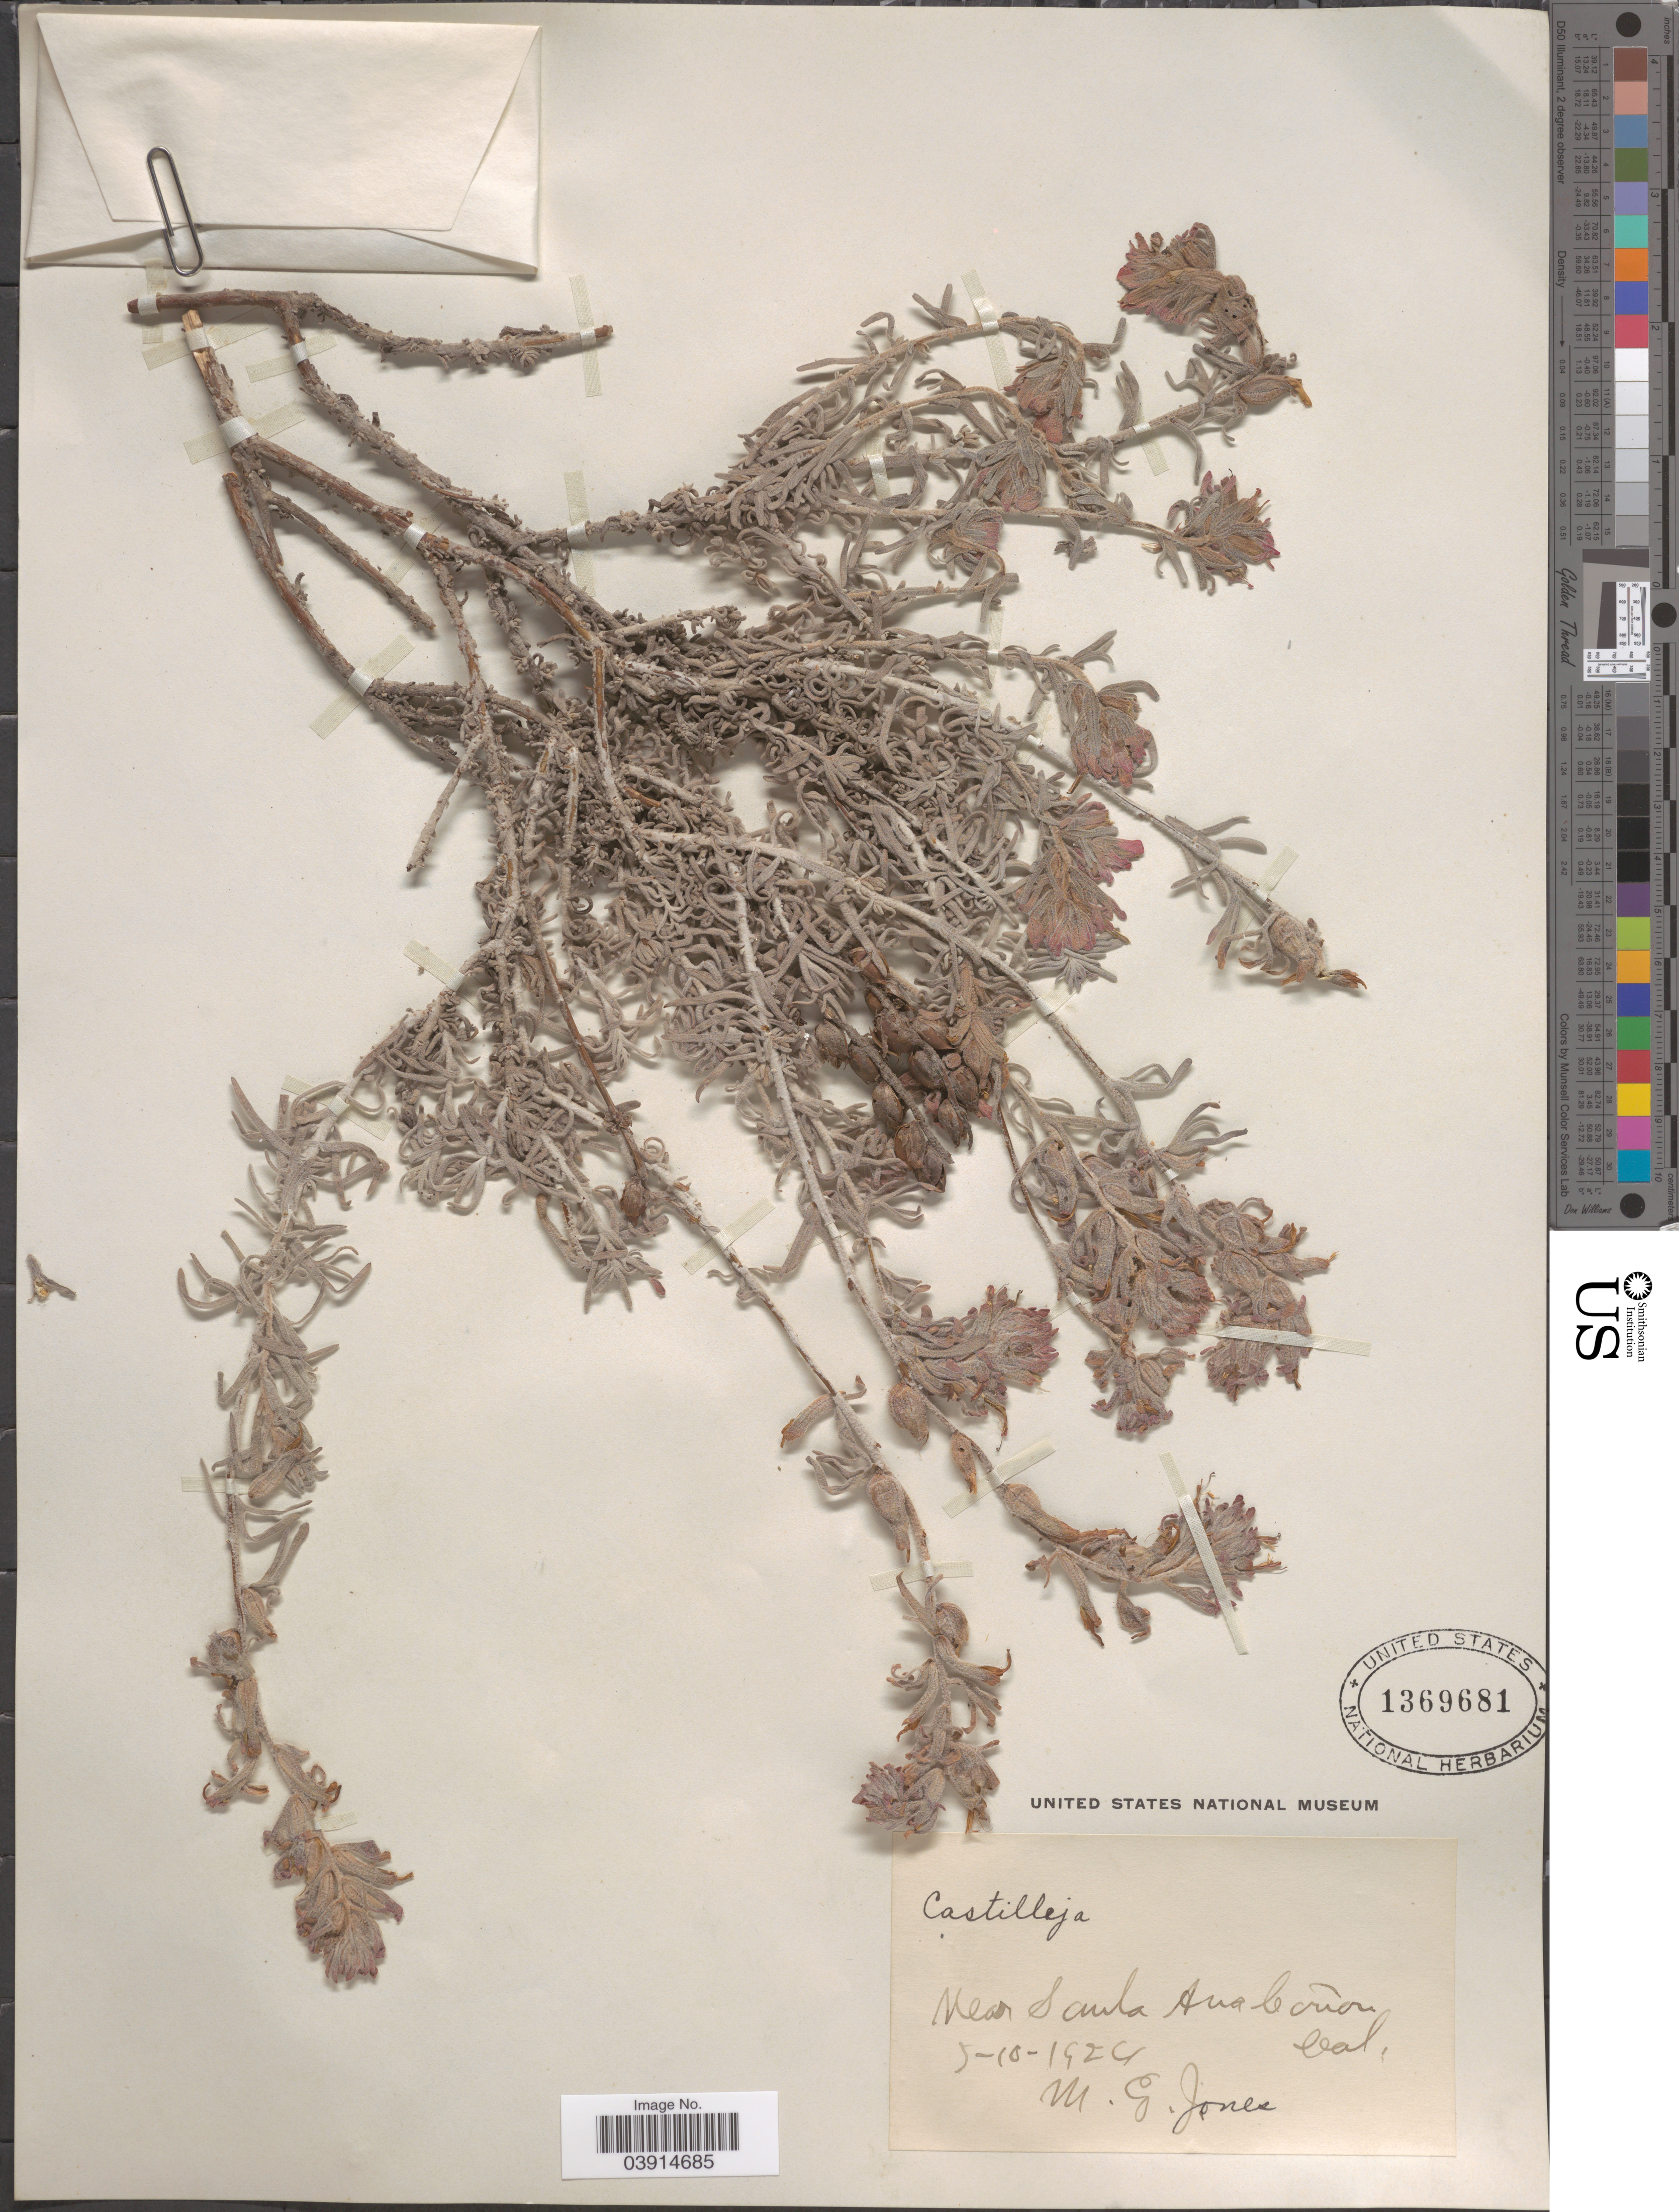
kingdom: Plantae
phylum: Tracheophyta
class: Magnoliopsida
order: Lamiales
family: Orobanchaceae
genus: Castilleja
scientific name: Castilleja sp.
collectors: M. E. Jones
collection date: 1924-05-10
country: United States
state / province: California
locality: Near Santa Ana Cañon.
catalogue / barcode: US 1369681